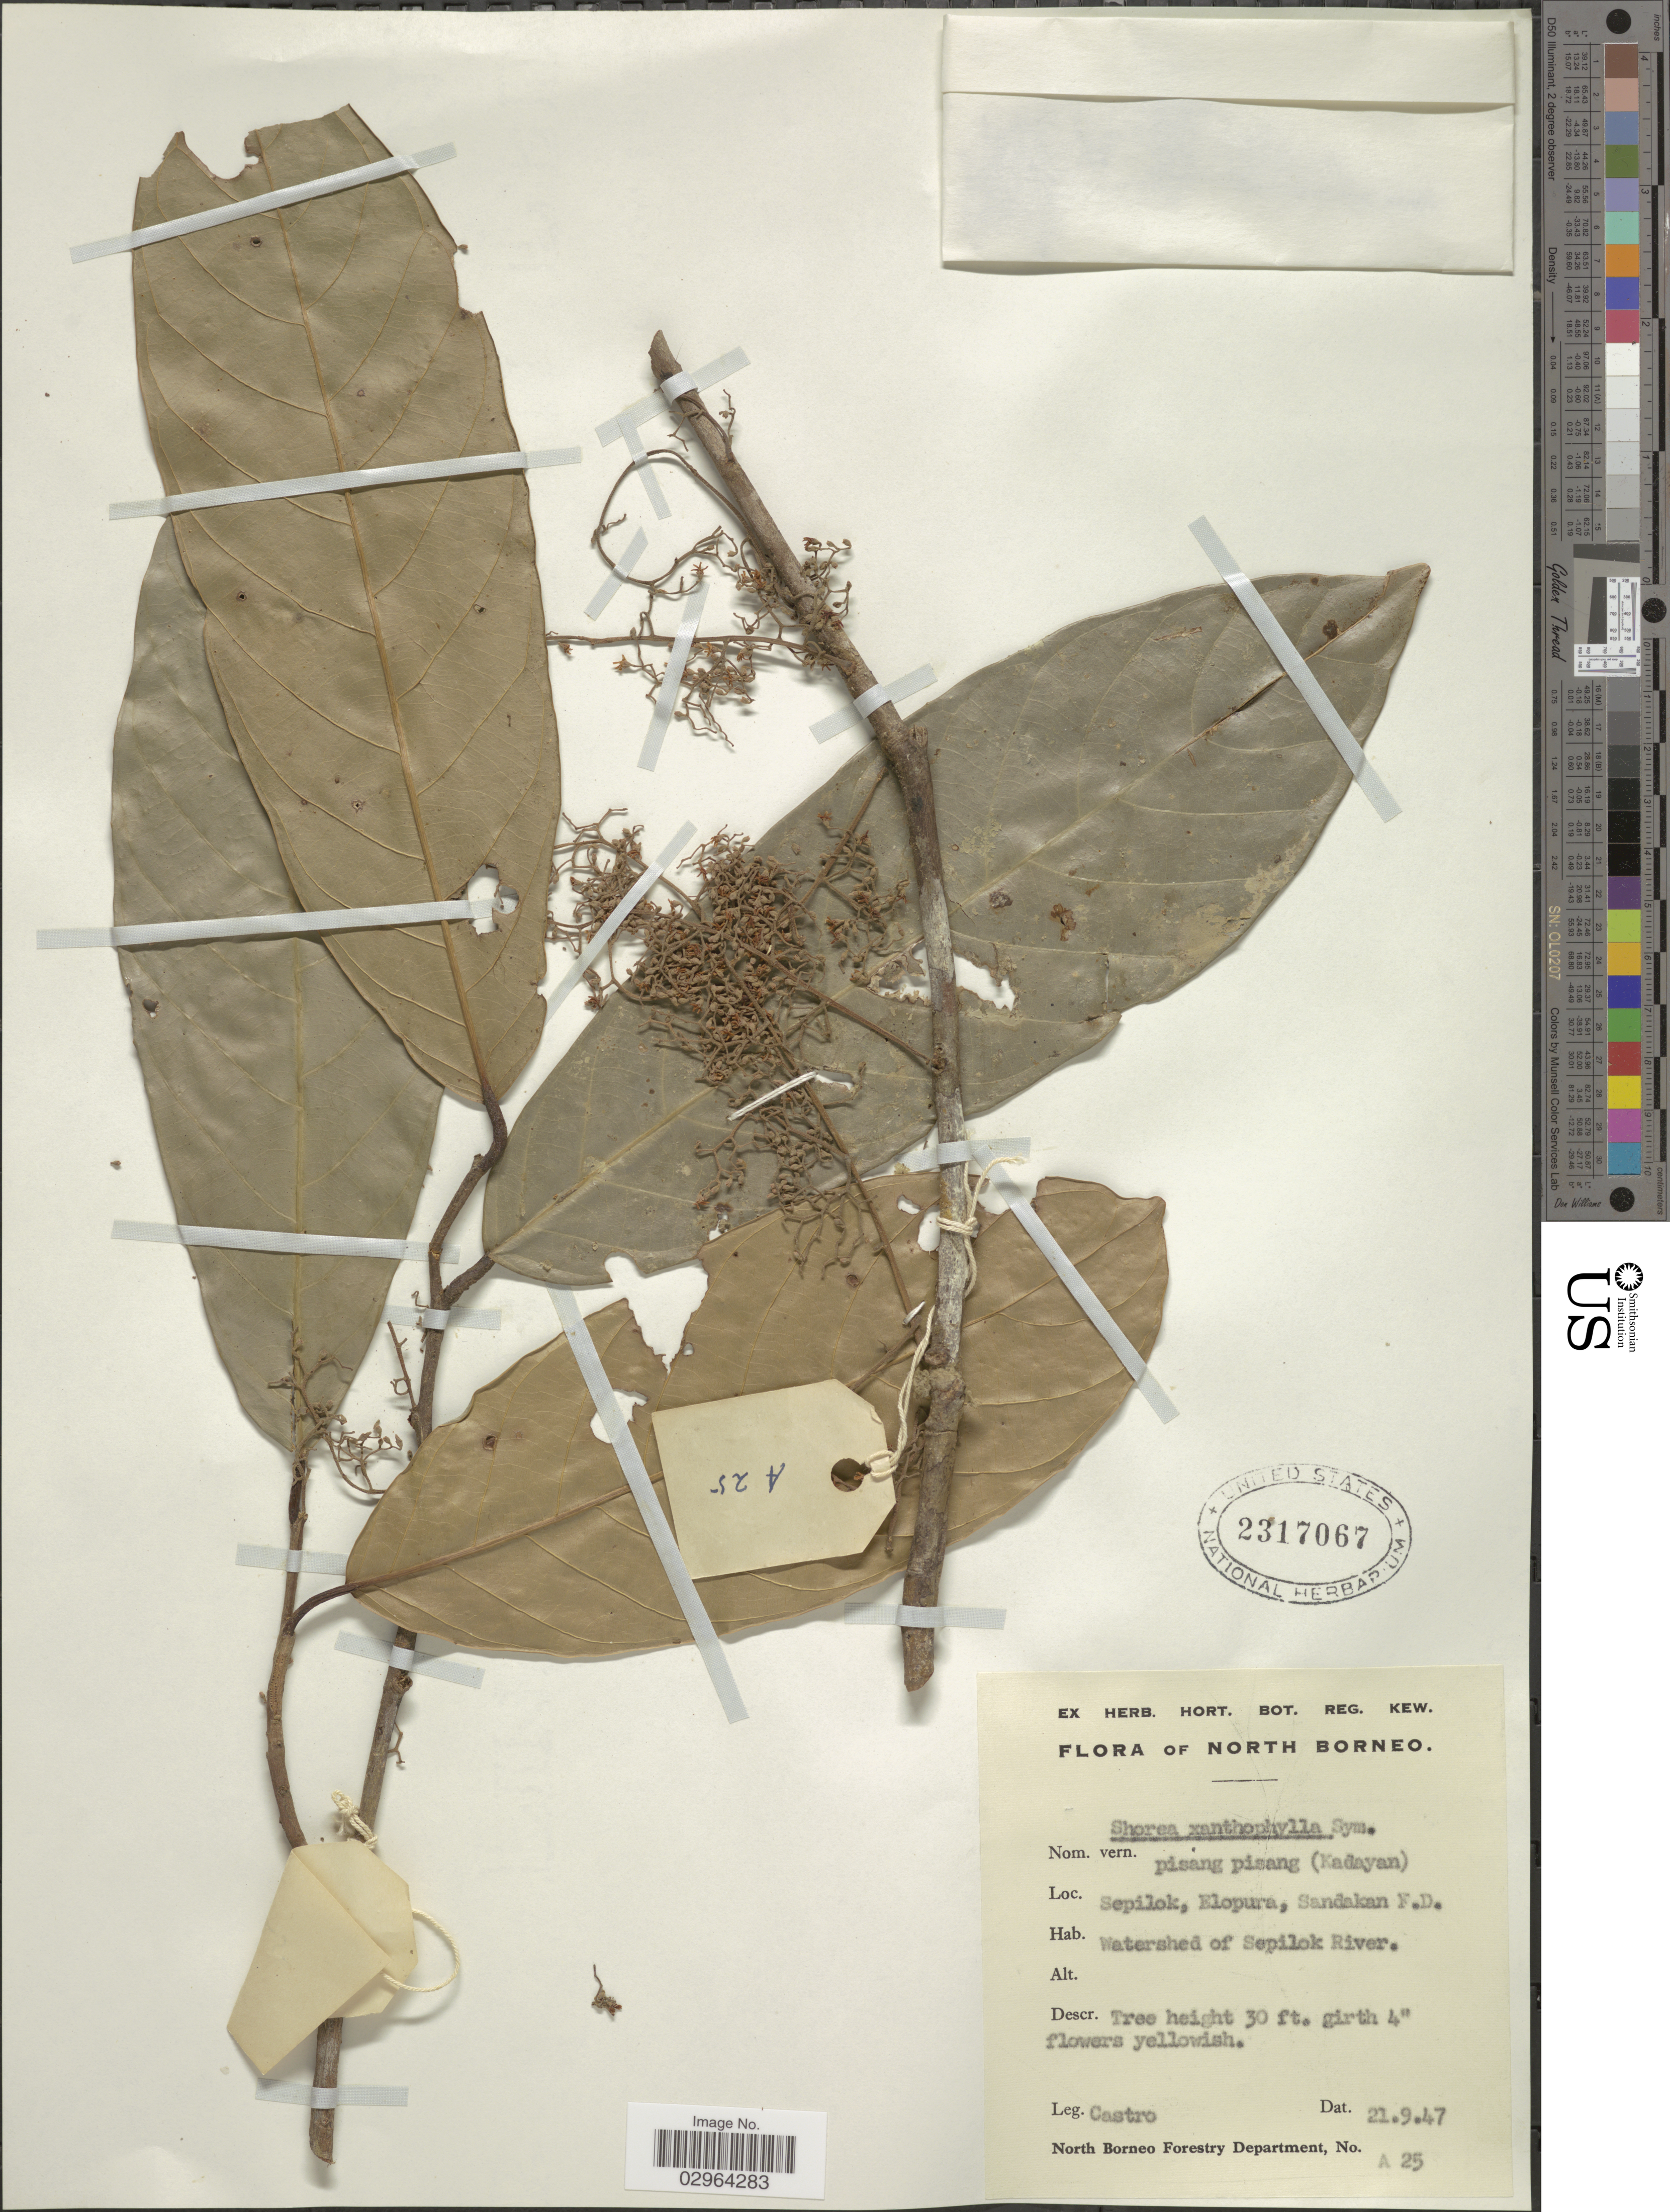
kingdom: Plantae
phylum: Tracheophyta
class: Magnoliopsida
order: Malvales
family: Dipterocarpaceae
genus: Shorea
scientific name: Shorea xanthophylla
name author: Symington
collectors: -. Castro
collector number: a25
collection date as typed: Transcribed d/m/y: 21/9/47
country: Malaysia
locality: North Borneo. Sepilok, Elopura, Sandakan F.D.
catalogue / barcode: US 2317067